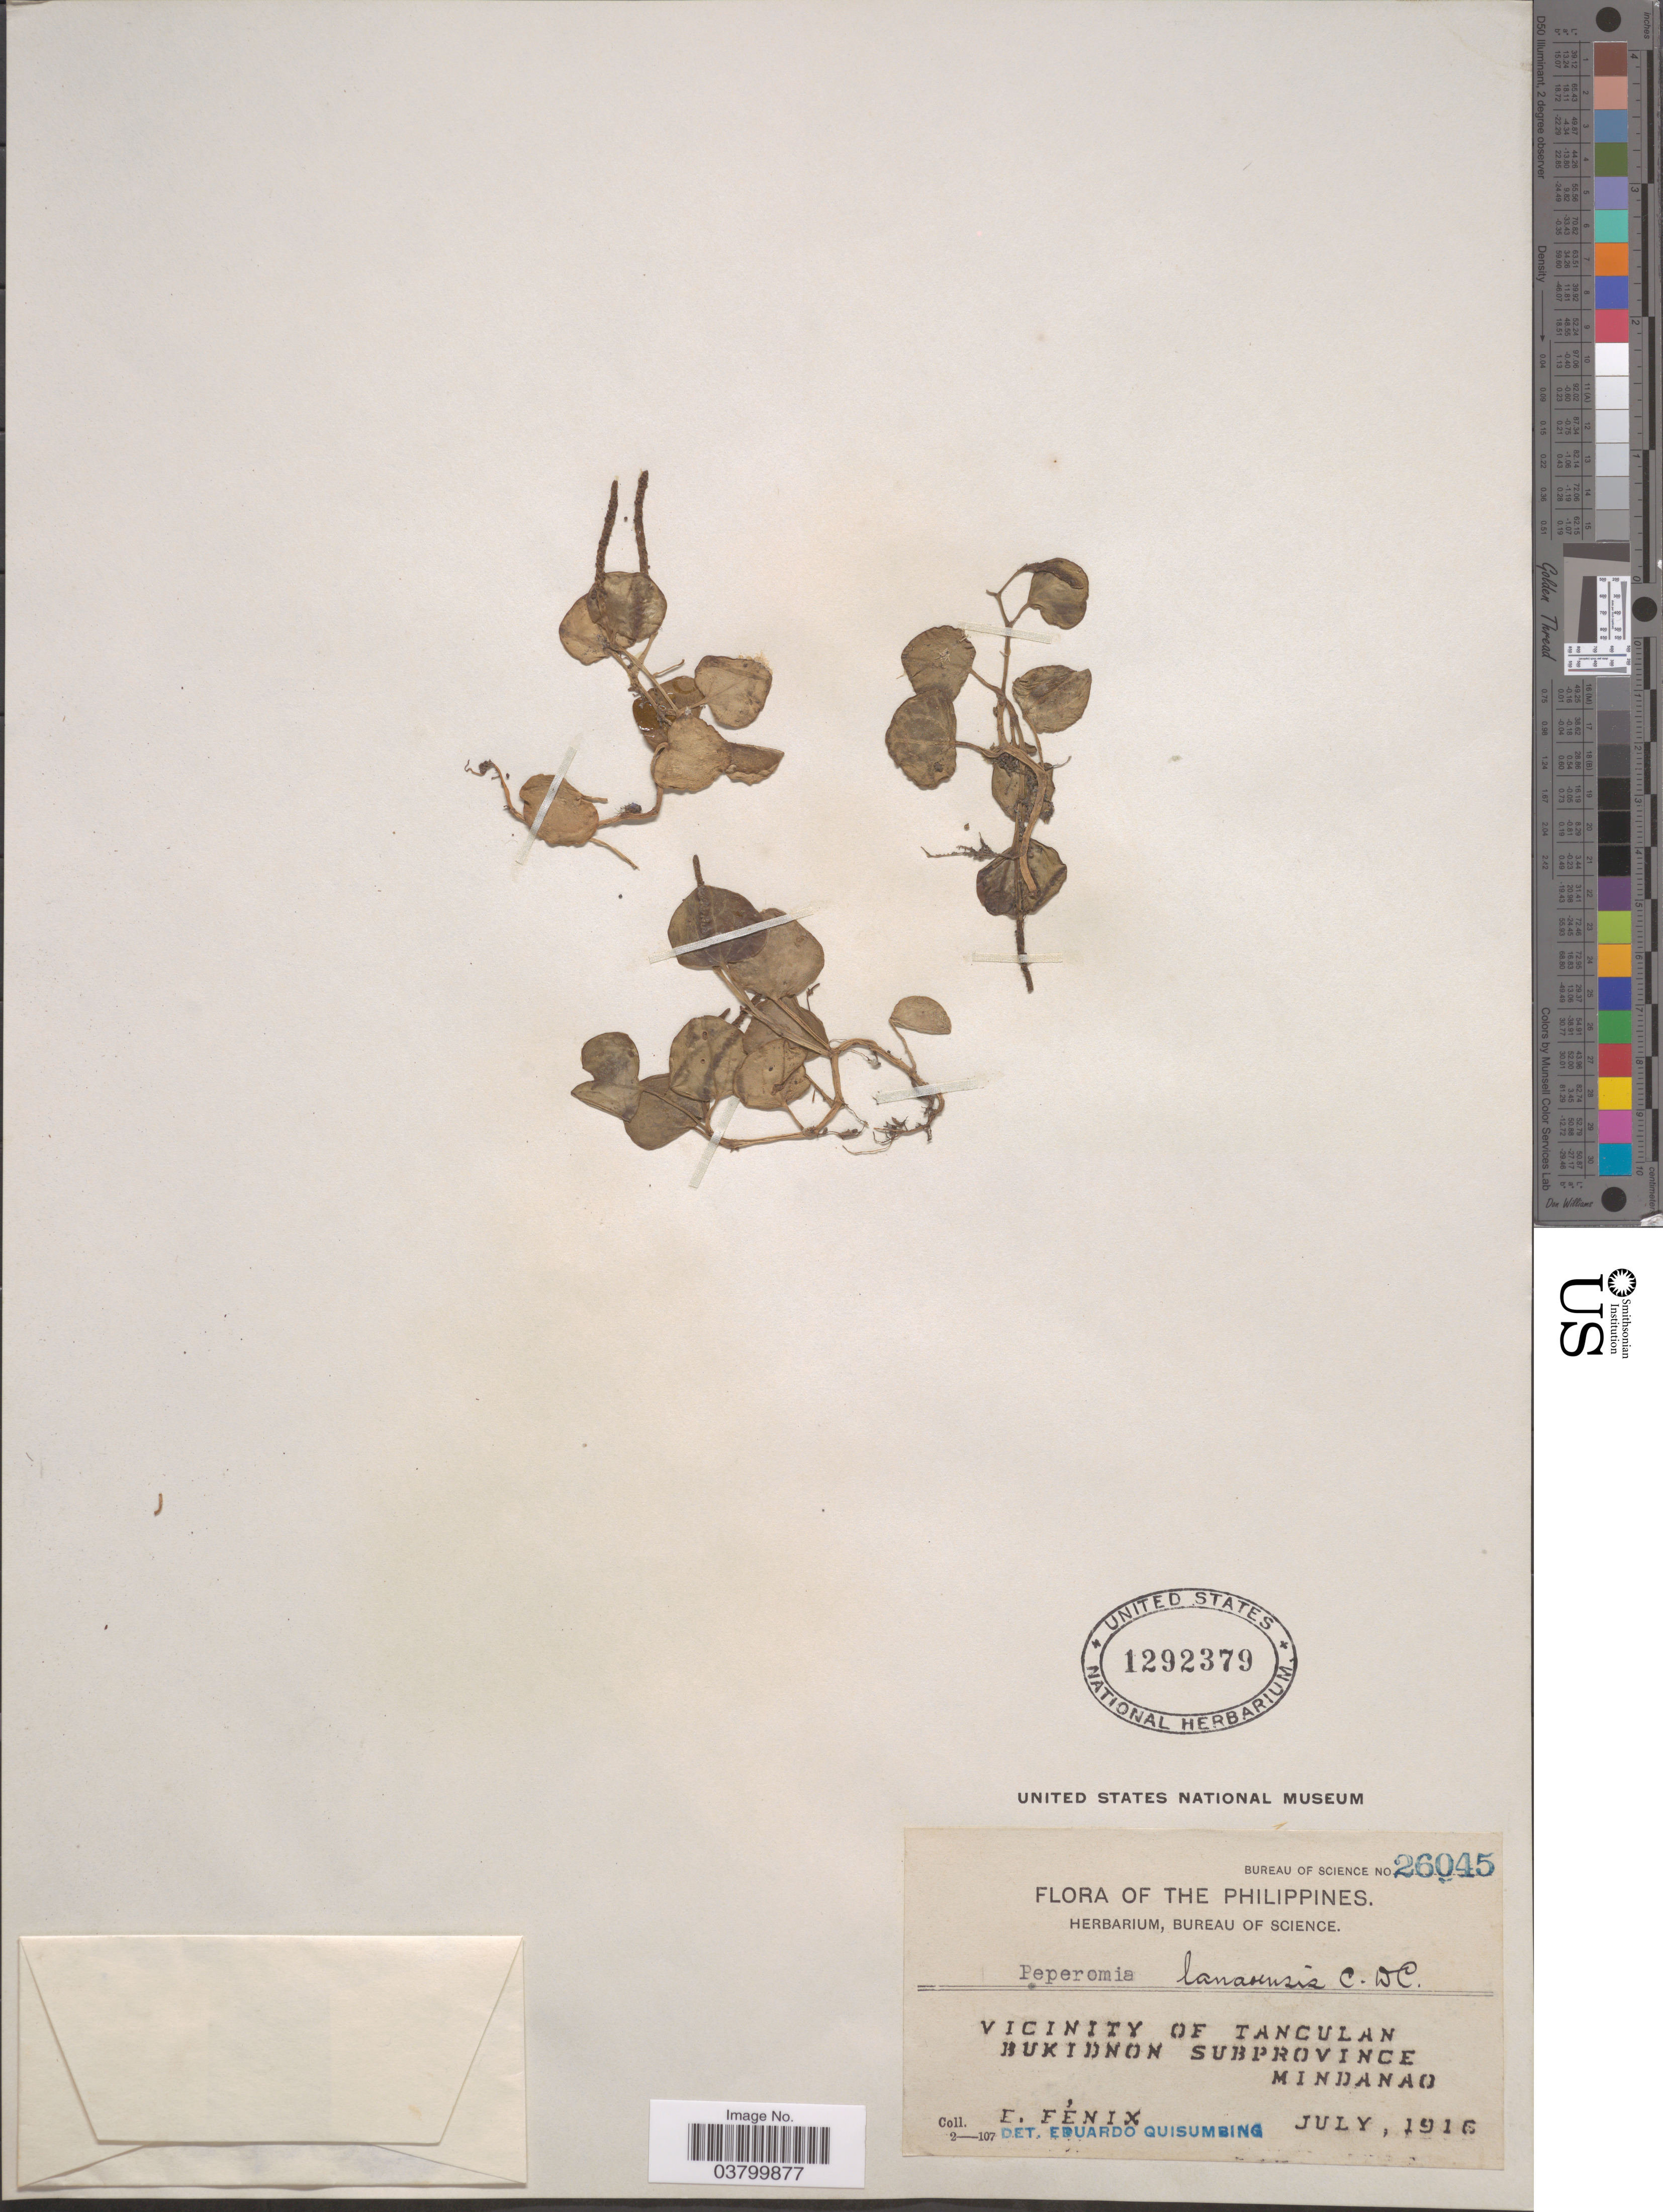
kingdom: Plantae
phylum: Tracheophyta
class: Magnoliopsida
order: Piperales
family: Piperaceae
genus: Peperomia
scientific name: Peperomia lanaoensis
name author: C. DC.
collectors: E. Fenix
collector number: Bureau of Science 26045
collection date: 1916-07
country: Philippines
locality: Vicinity of Tanculan. Bukidnon Subprovinve. Mindanao.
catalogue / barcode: US 1292379